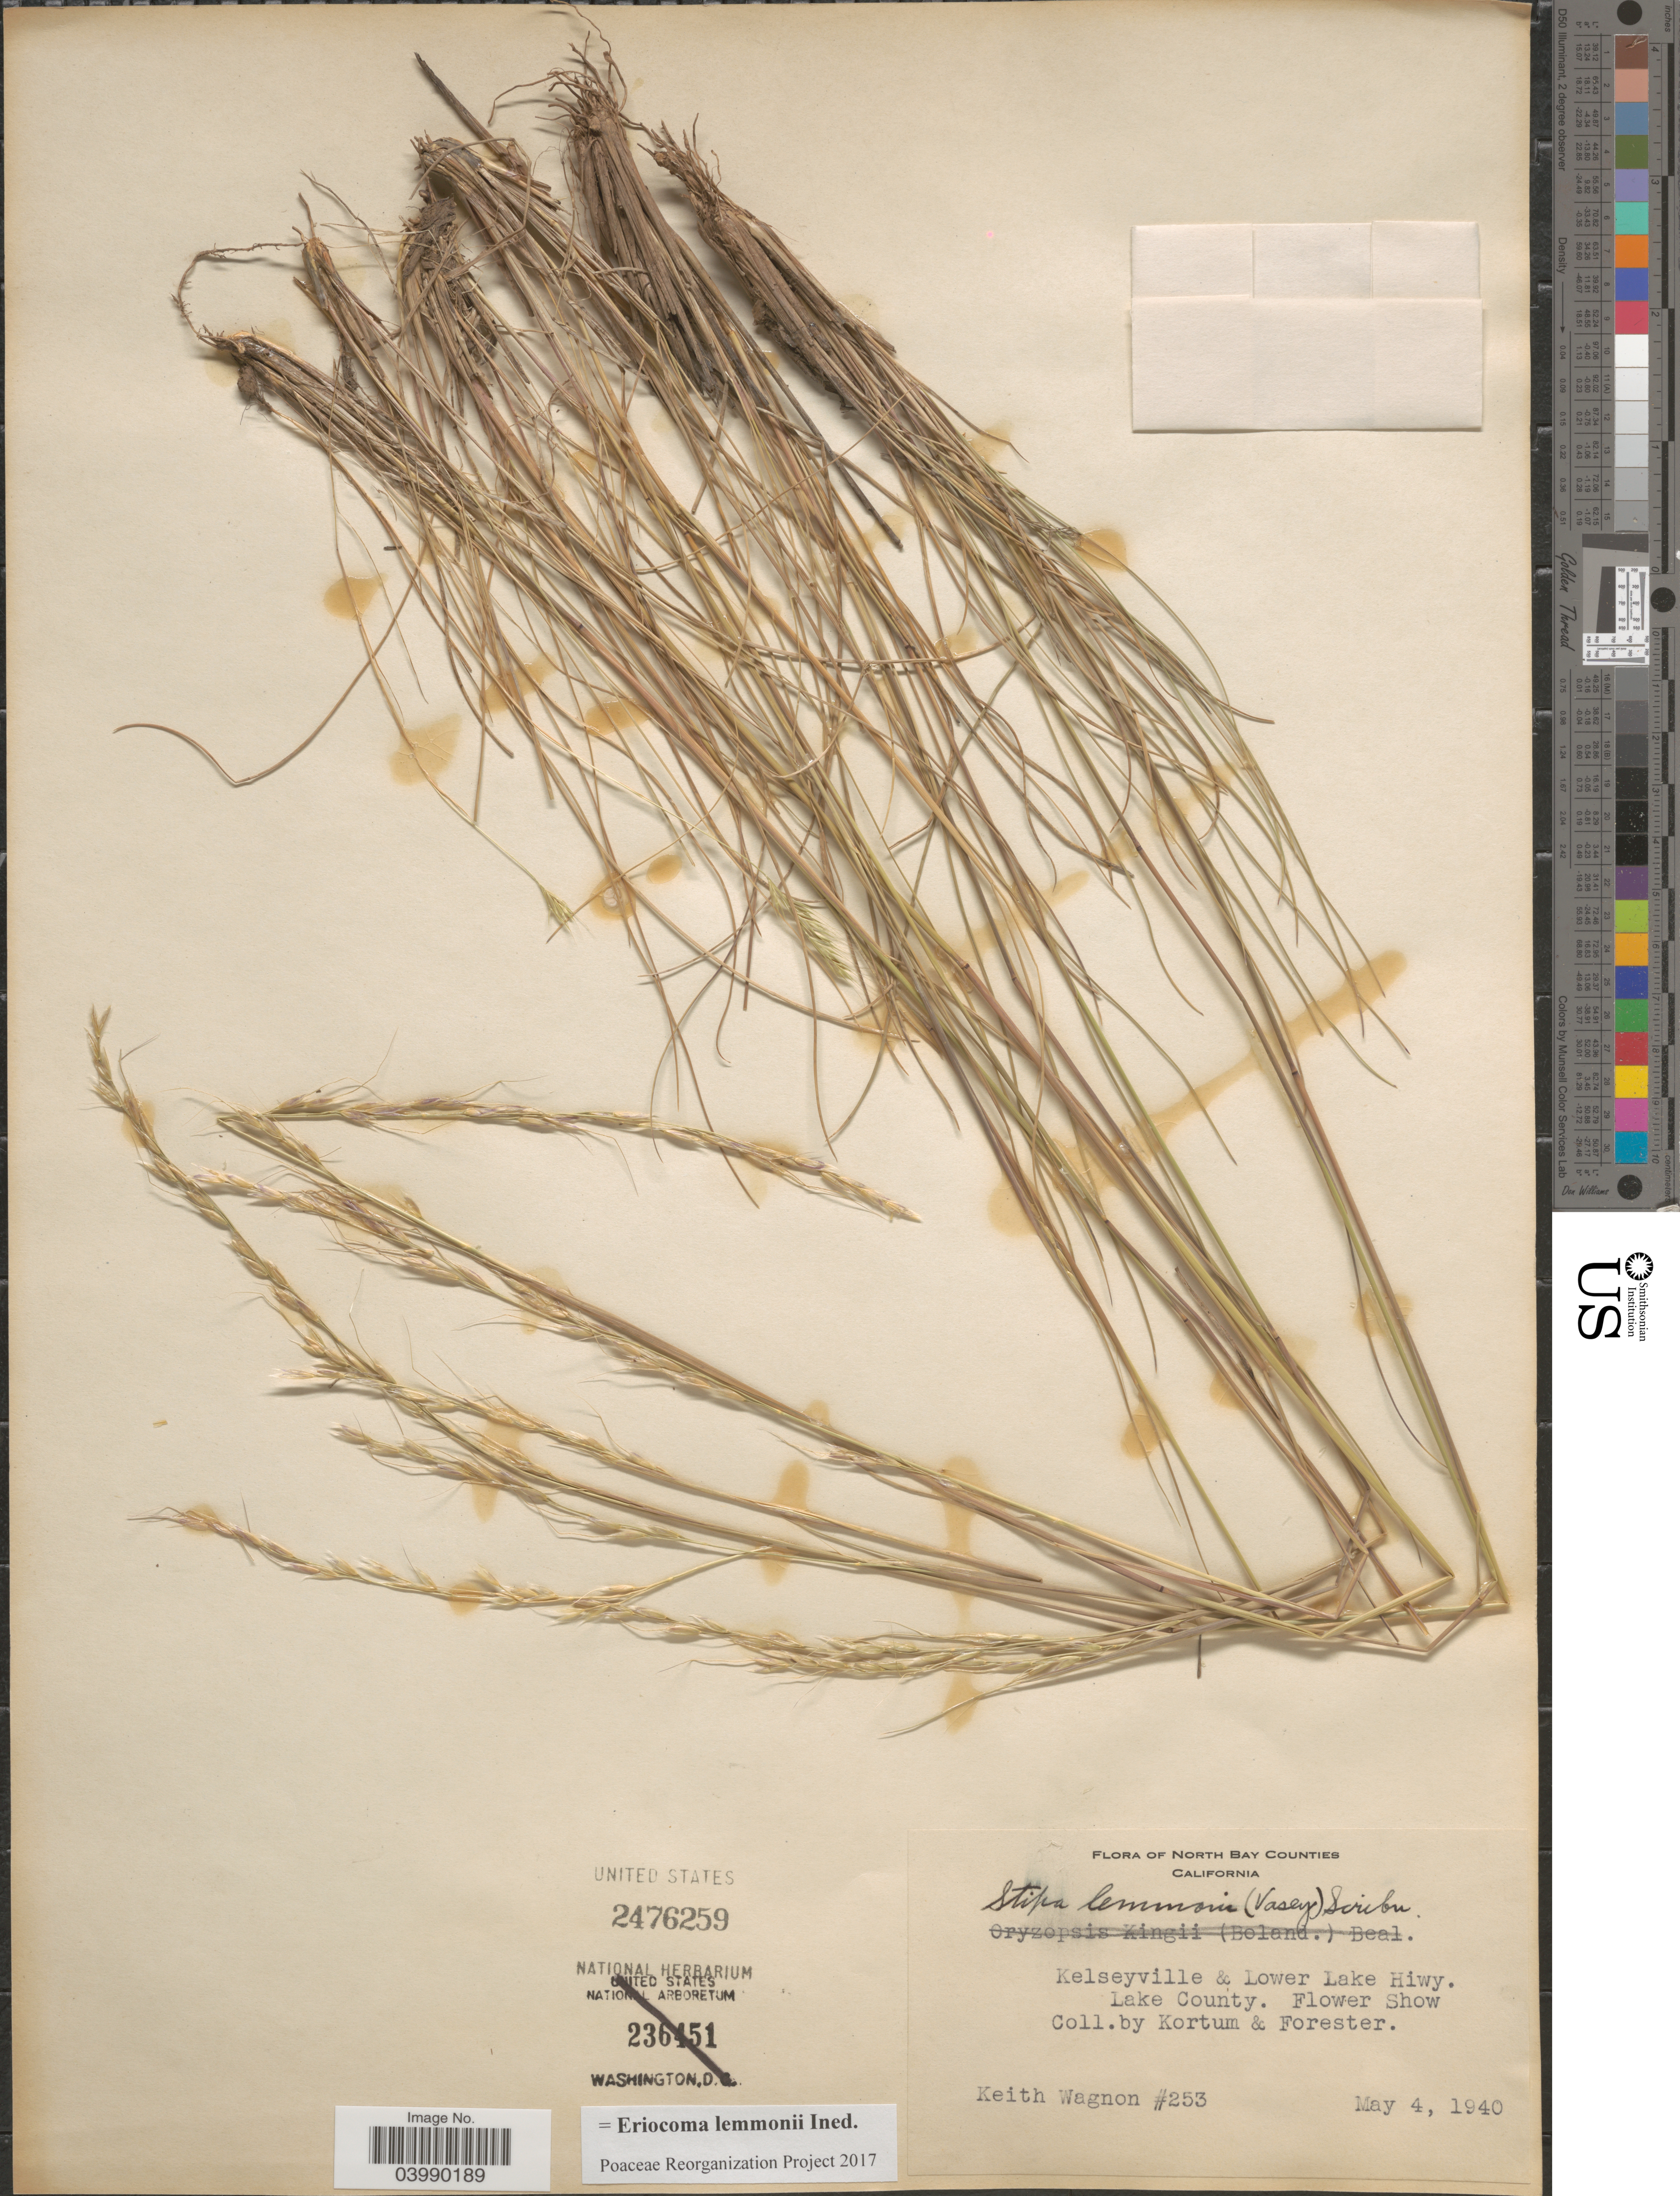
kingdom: Plantae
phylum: Tracheophyta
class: Liliopsida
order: Poales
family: Poaceae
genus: Eriocoma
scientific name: Eriocoma lemmonii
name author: (Vasey) Romasch.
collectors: K. Wagnon, Kortum & Forester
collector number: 253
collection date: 1940-05-04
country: United States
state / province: California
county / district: Lake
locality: North Bay Counties. Kelseyville & Lower Lake Hiwy. Lake County.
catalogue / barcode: US 2476259